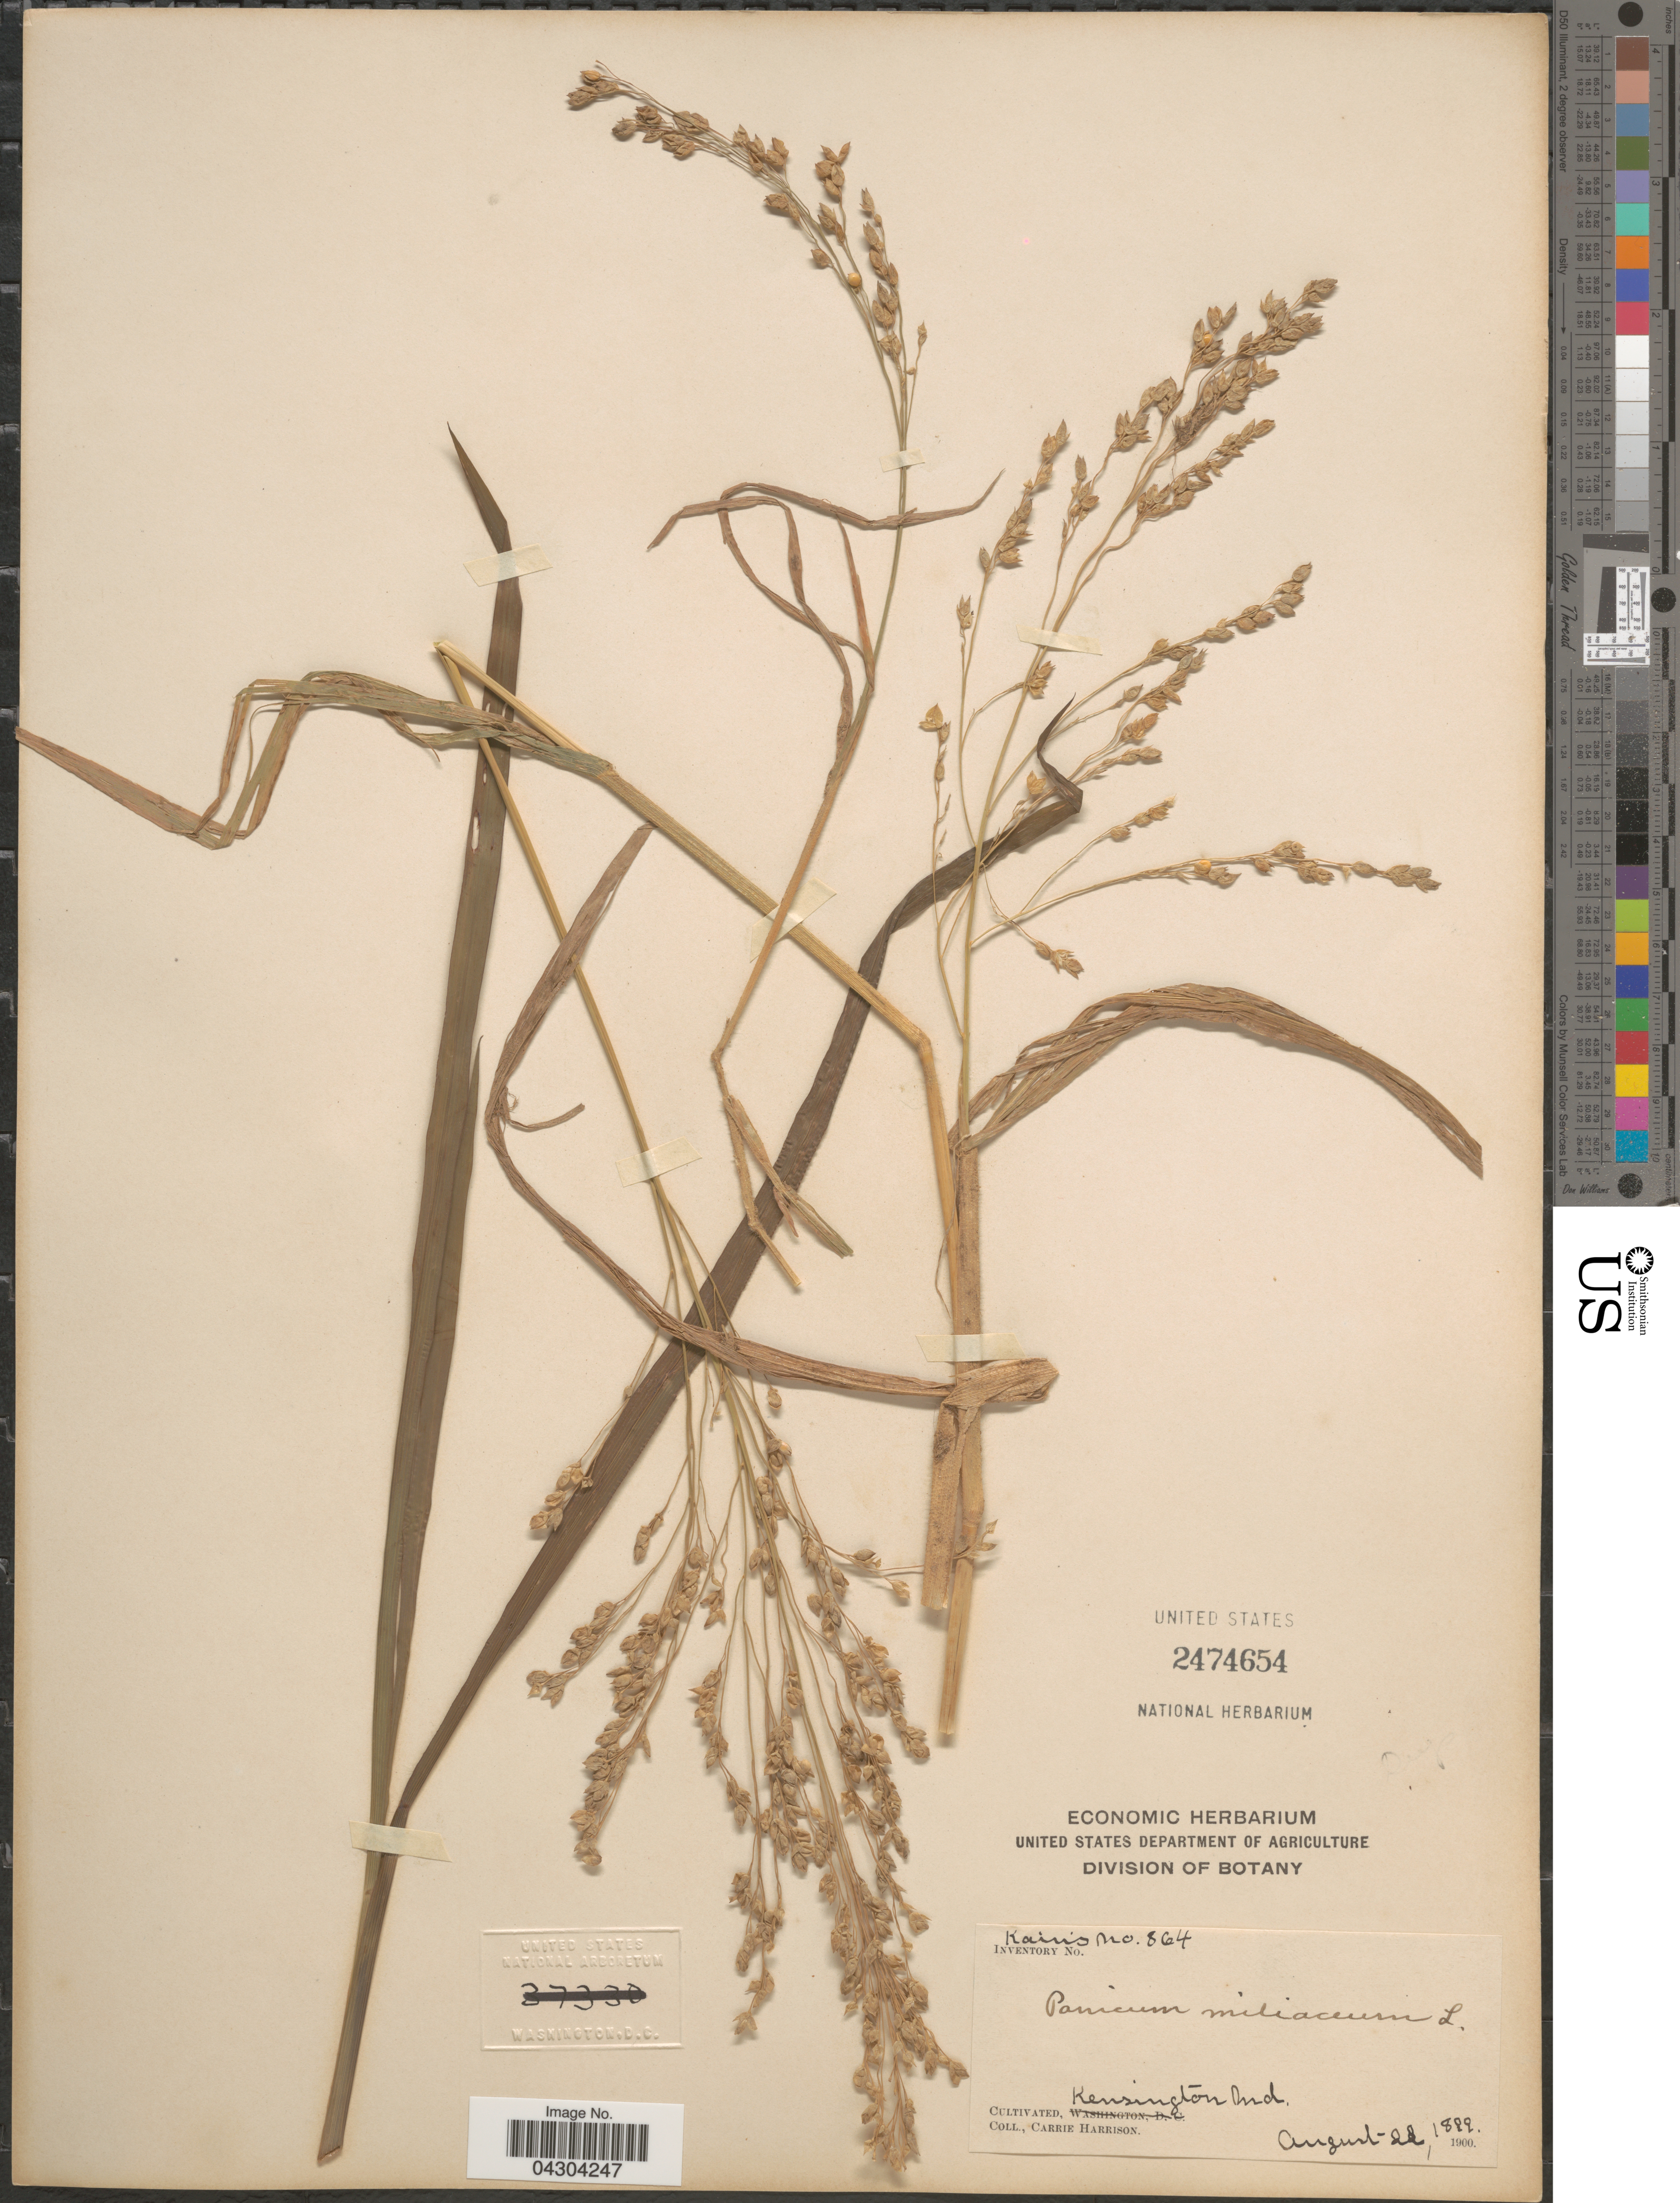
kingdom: Plantae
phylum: Tracheophyta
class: Liliopsida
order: Poales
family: Poaceae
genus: Panicum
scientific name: Panicum miliaceum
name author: L.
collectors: C. Harrison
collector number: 864?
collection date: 1889-08-22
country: United States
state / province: Indiana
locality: Kensington.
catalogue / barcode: US 2474654